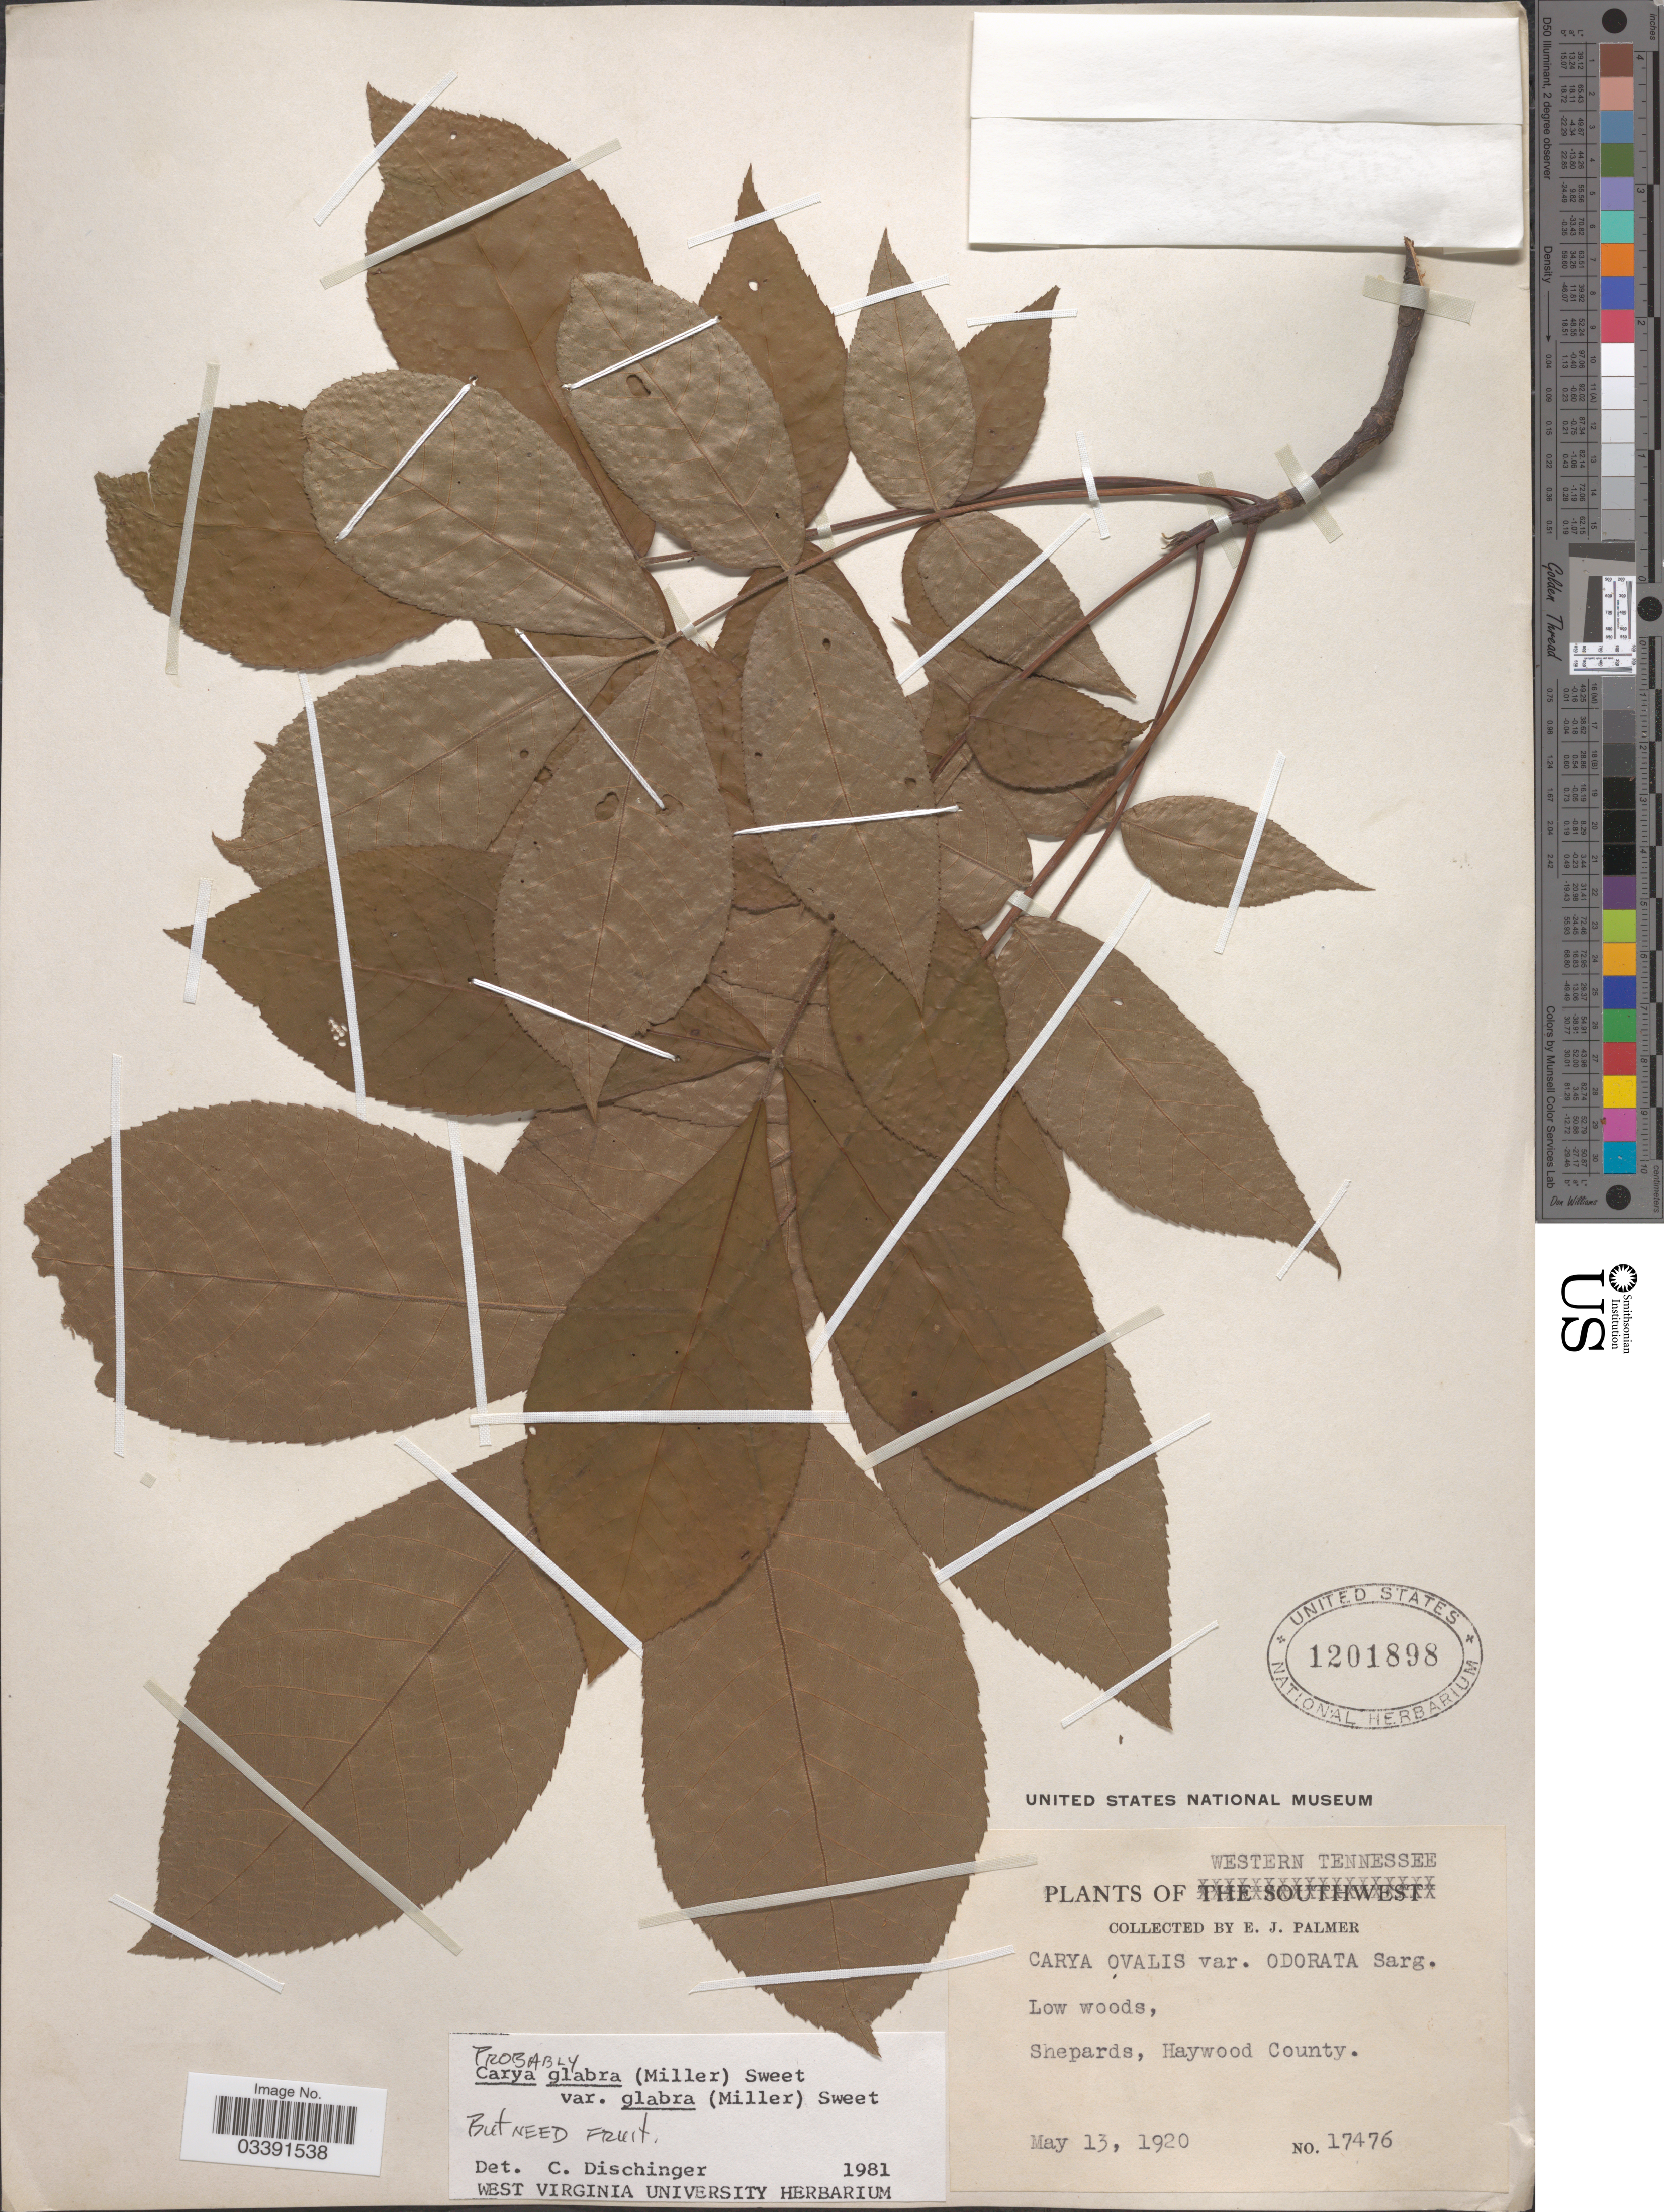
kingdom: Plantae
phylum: Tracheophyta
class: Magnoliopsida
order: Fagales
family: Juglandaceae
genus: Carya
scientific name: Carya glabra var. glabra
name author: (Mill.) Sweet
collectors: E. J. Palmer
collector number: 17476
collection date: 1920-05-13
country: United States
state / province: Tennessee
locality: Western Tennessee. Low woods, Shepards, Haywood County.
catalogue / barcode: US 1201898